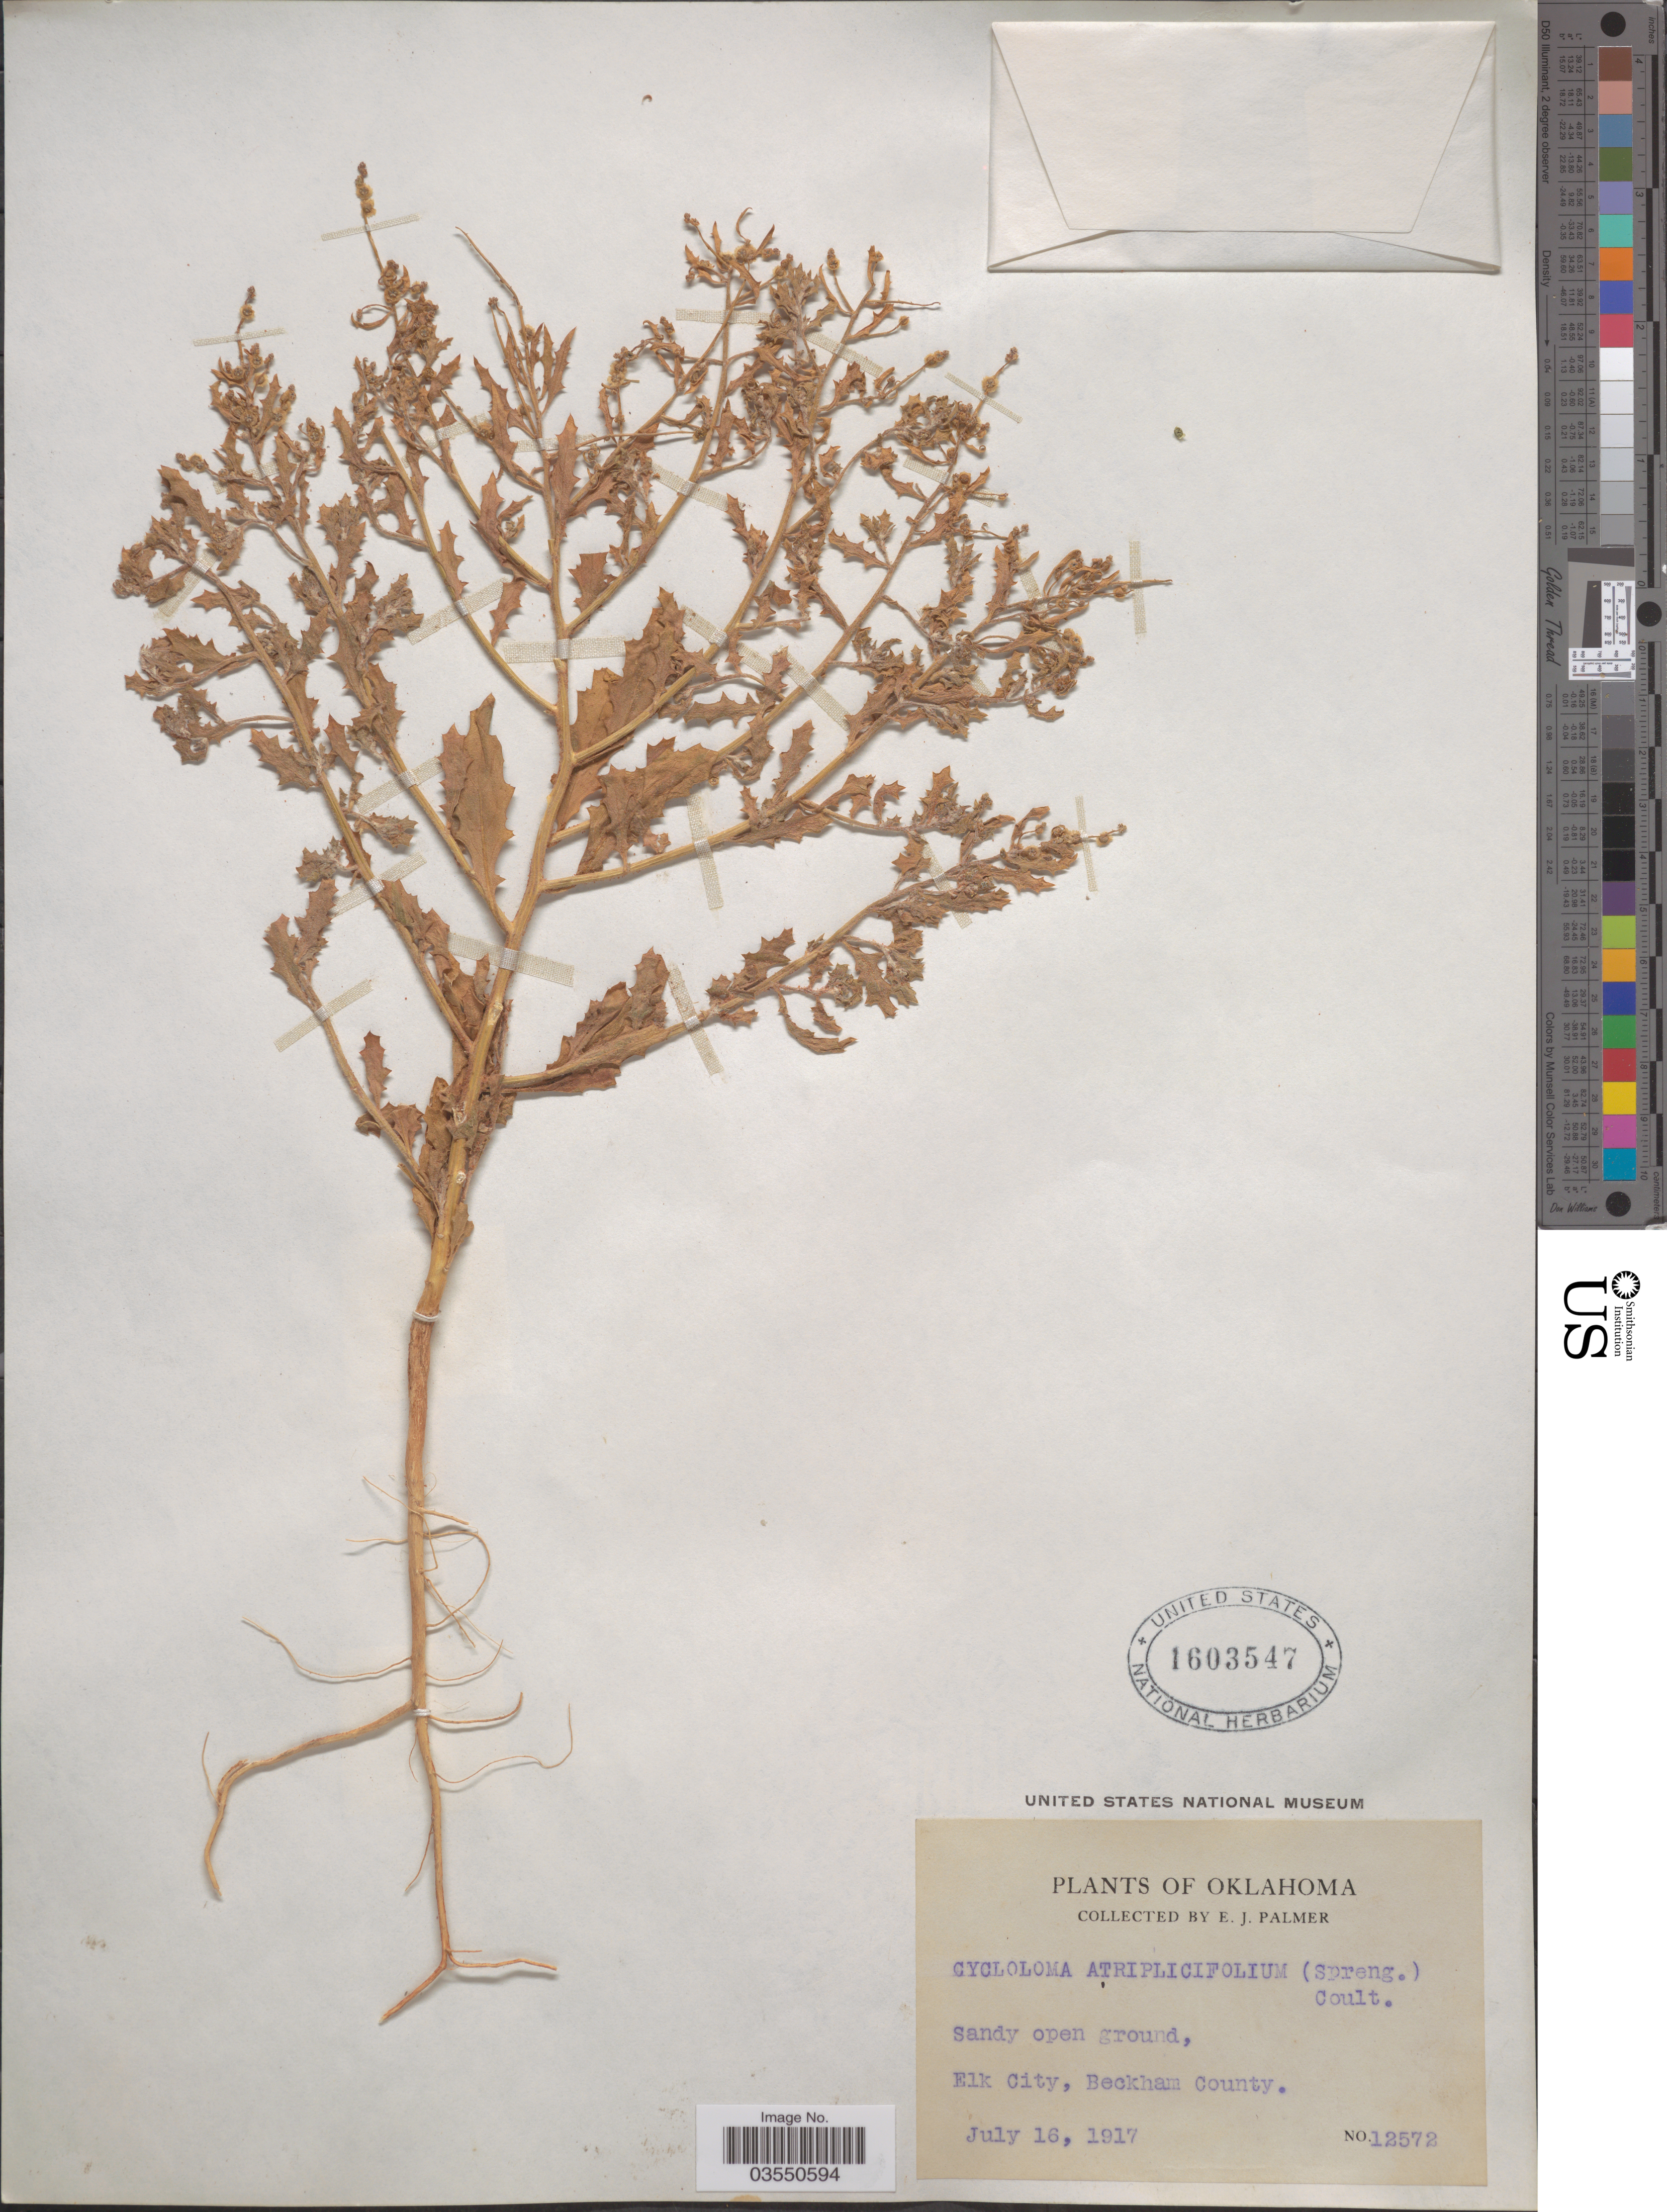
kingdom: Plantae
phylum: Tracheophyta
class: Magnoliopsida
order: Caryophyllales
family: Amaranthaceae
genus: Dysphania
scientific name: Dysphania atriplicifolia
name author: (Spreng.) G. Kadereit et al.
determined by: U.S. National Herbarium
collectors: E. J. Palmer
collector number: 12572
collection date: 1917-07-16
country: United States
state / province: Oklahoma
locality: Elk City, Beckham County.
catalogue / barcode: US 1603547